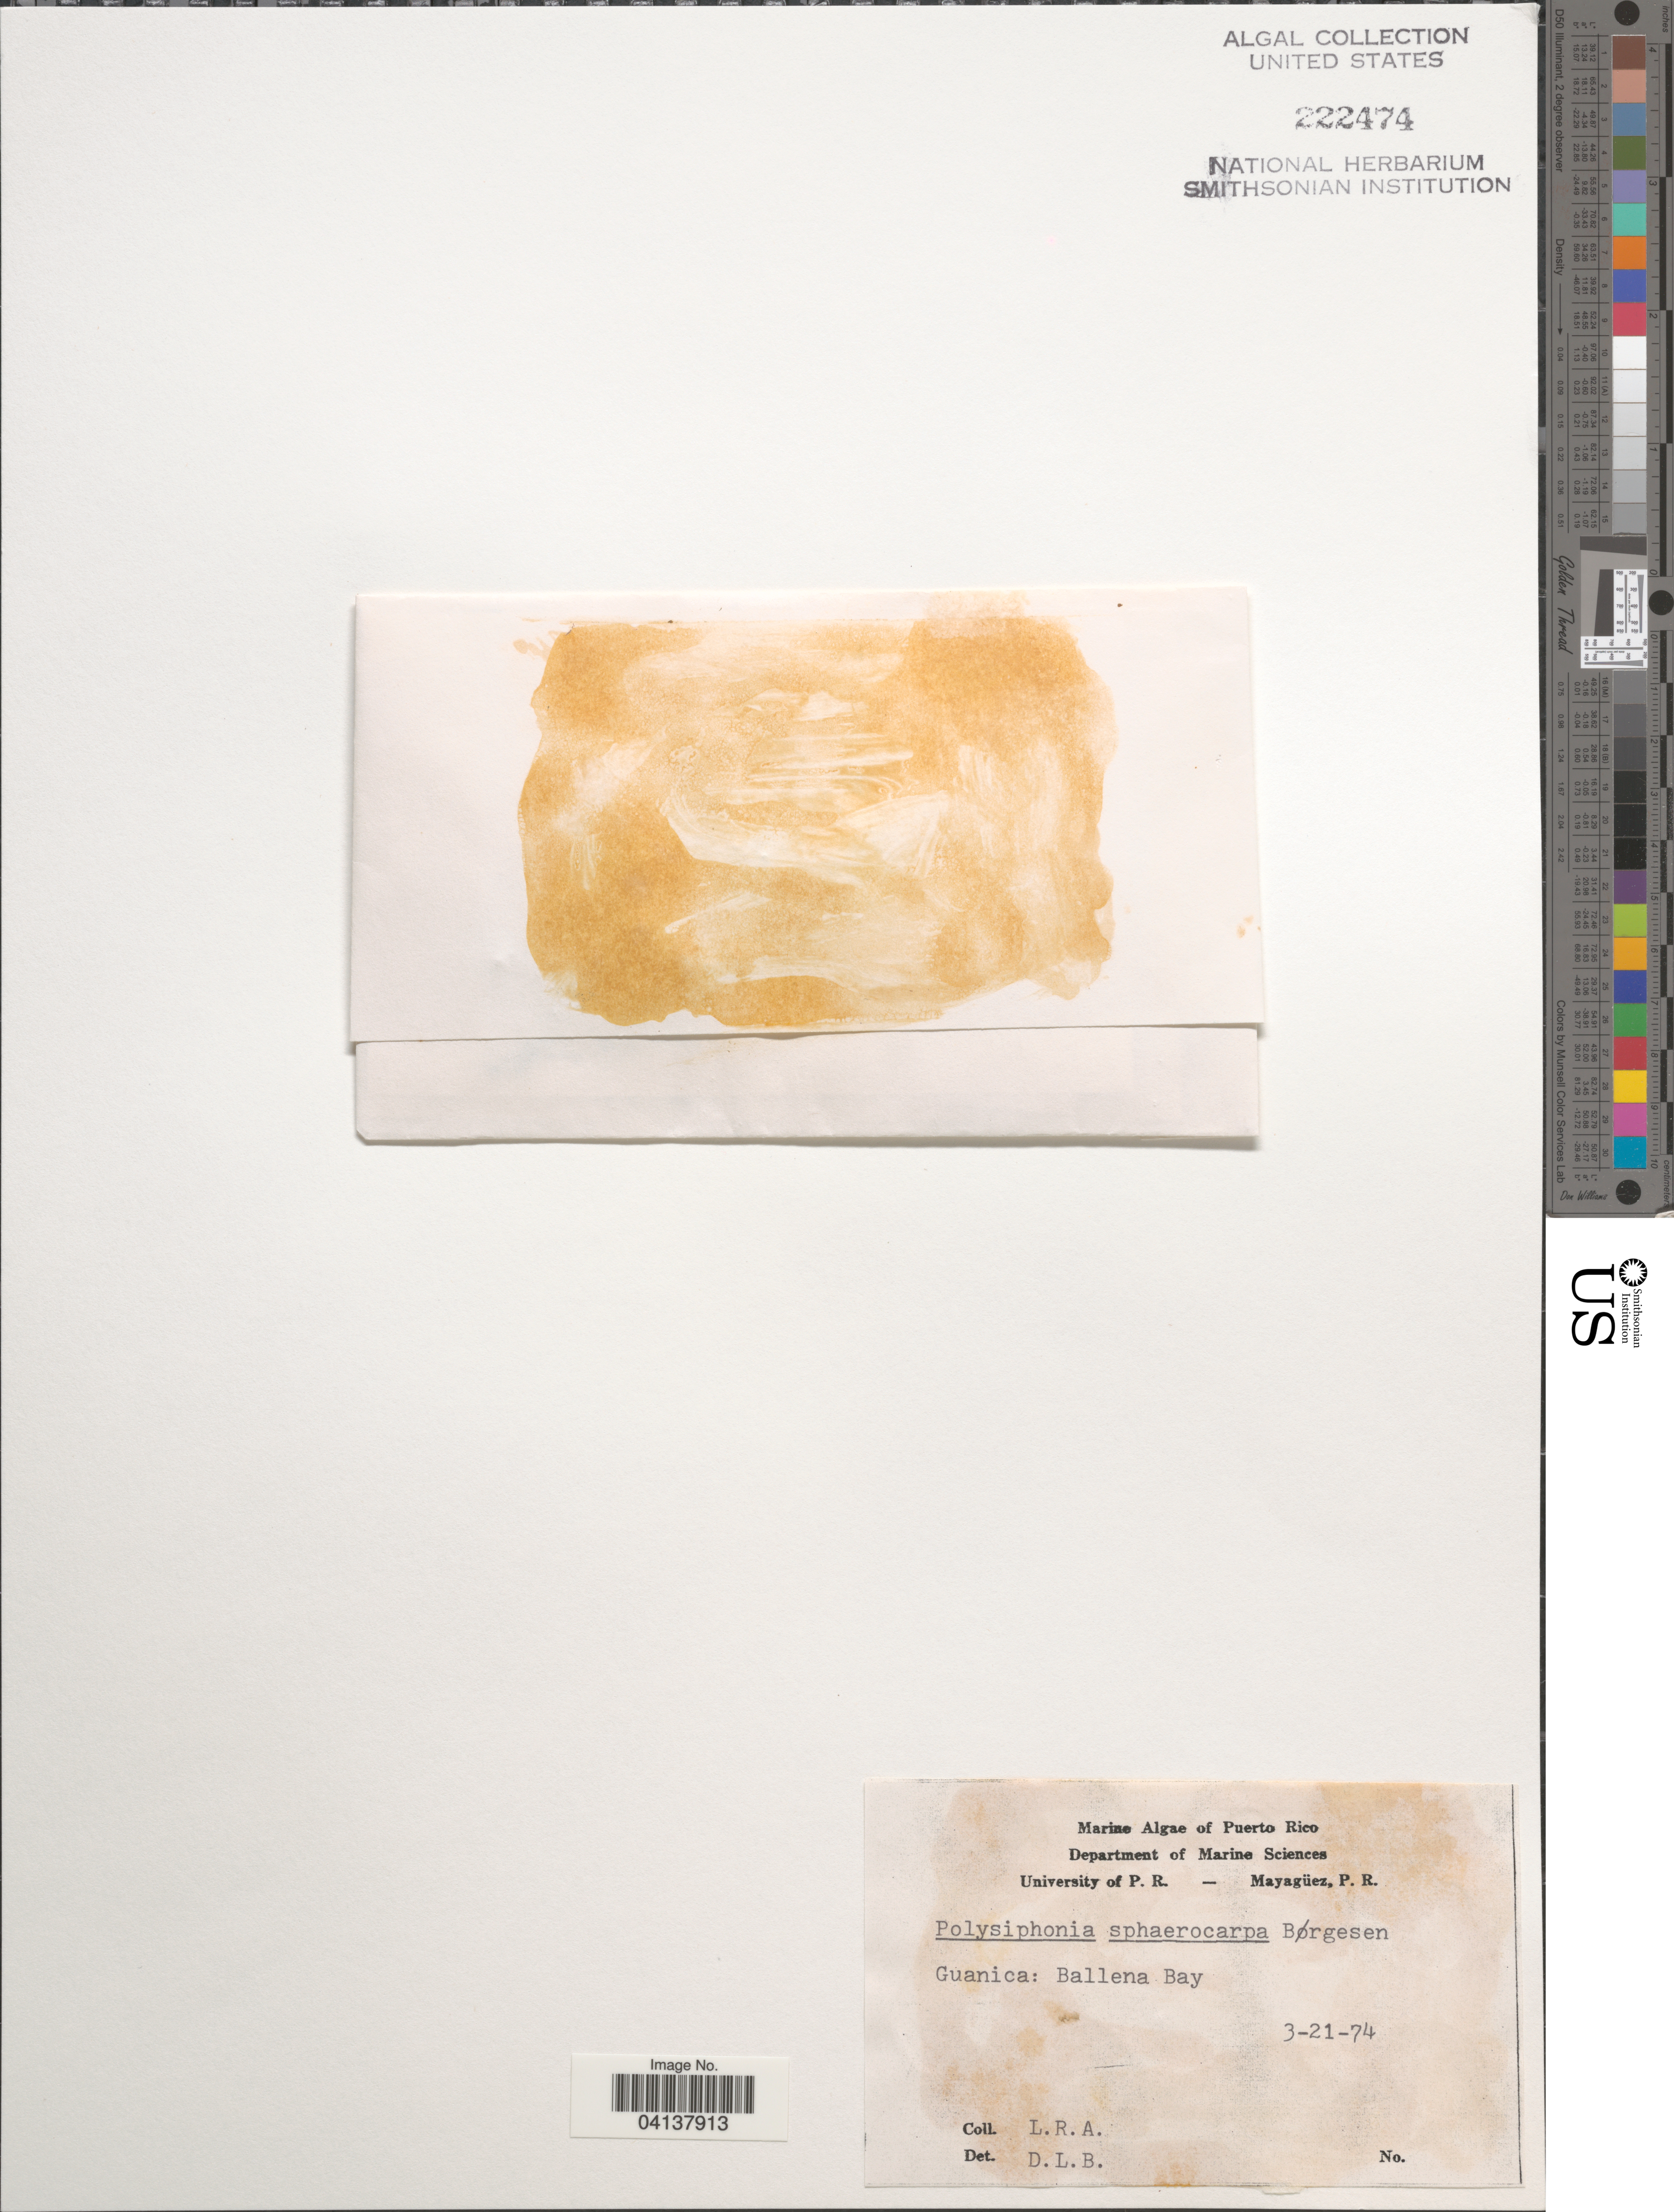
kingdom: Plantae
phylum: Rhodophyta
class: Florideophyceae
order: Ceramiales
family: Rhodomelaceae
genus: Polysiphonia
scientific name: Polysiphonia sphaerocarpa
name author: Børgesen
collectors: L. R. A.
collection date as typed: Transcribed d/m/y: 21/3/74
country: Puerto Rico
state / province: Guánica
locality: Ballena Bay.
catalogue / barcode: US 222474